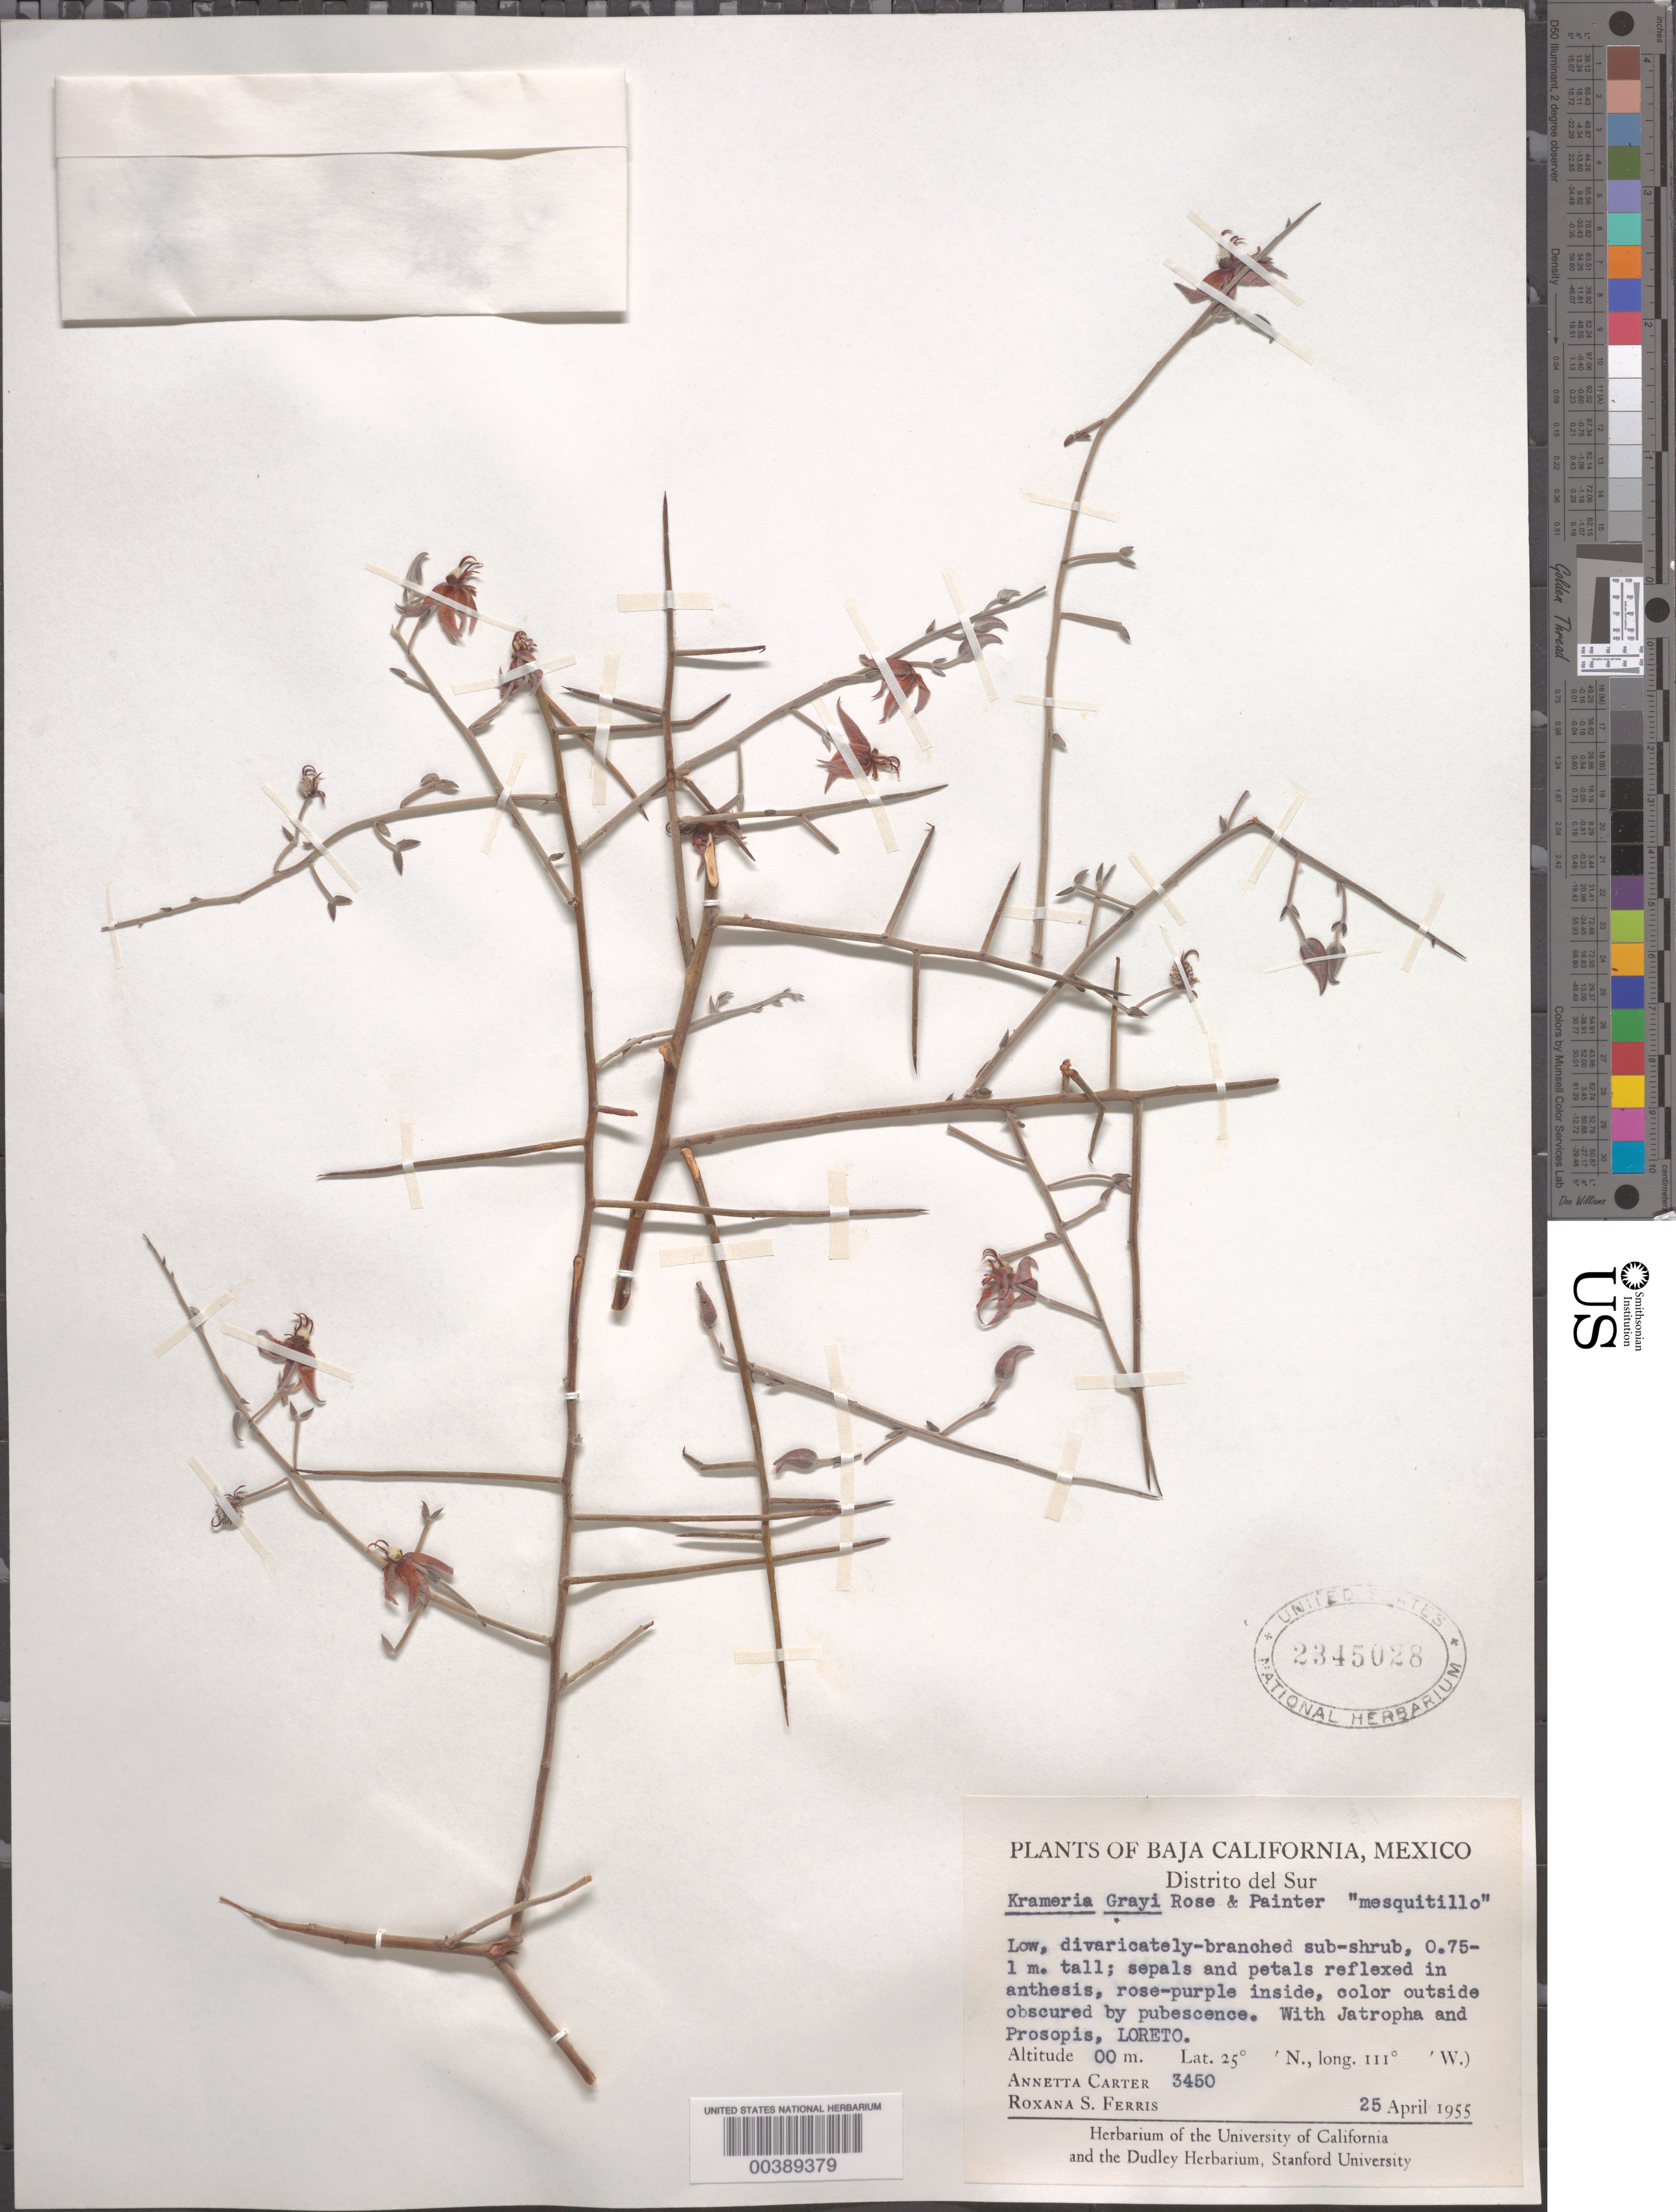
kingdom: Plantae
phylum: Tracheophyta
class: Magnoliopsida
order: Zygophyllales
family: Krameriaceae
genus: Krameria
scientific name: Krameria grayi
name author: Rose & J.H. Painter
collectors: A. M. Carter & R. S. Ferris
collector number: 3450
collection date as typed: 25 Apr 1955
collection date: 1955-04-25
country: Mexico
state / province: Baja California Sur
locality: Loreto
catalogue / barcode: US 2345028